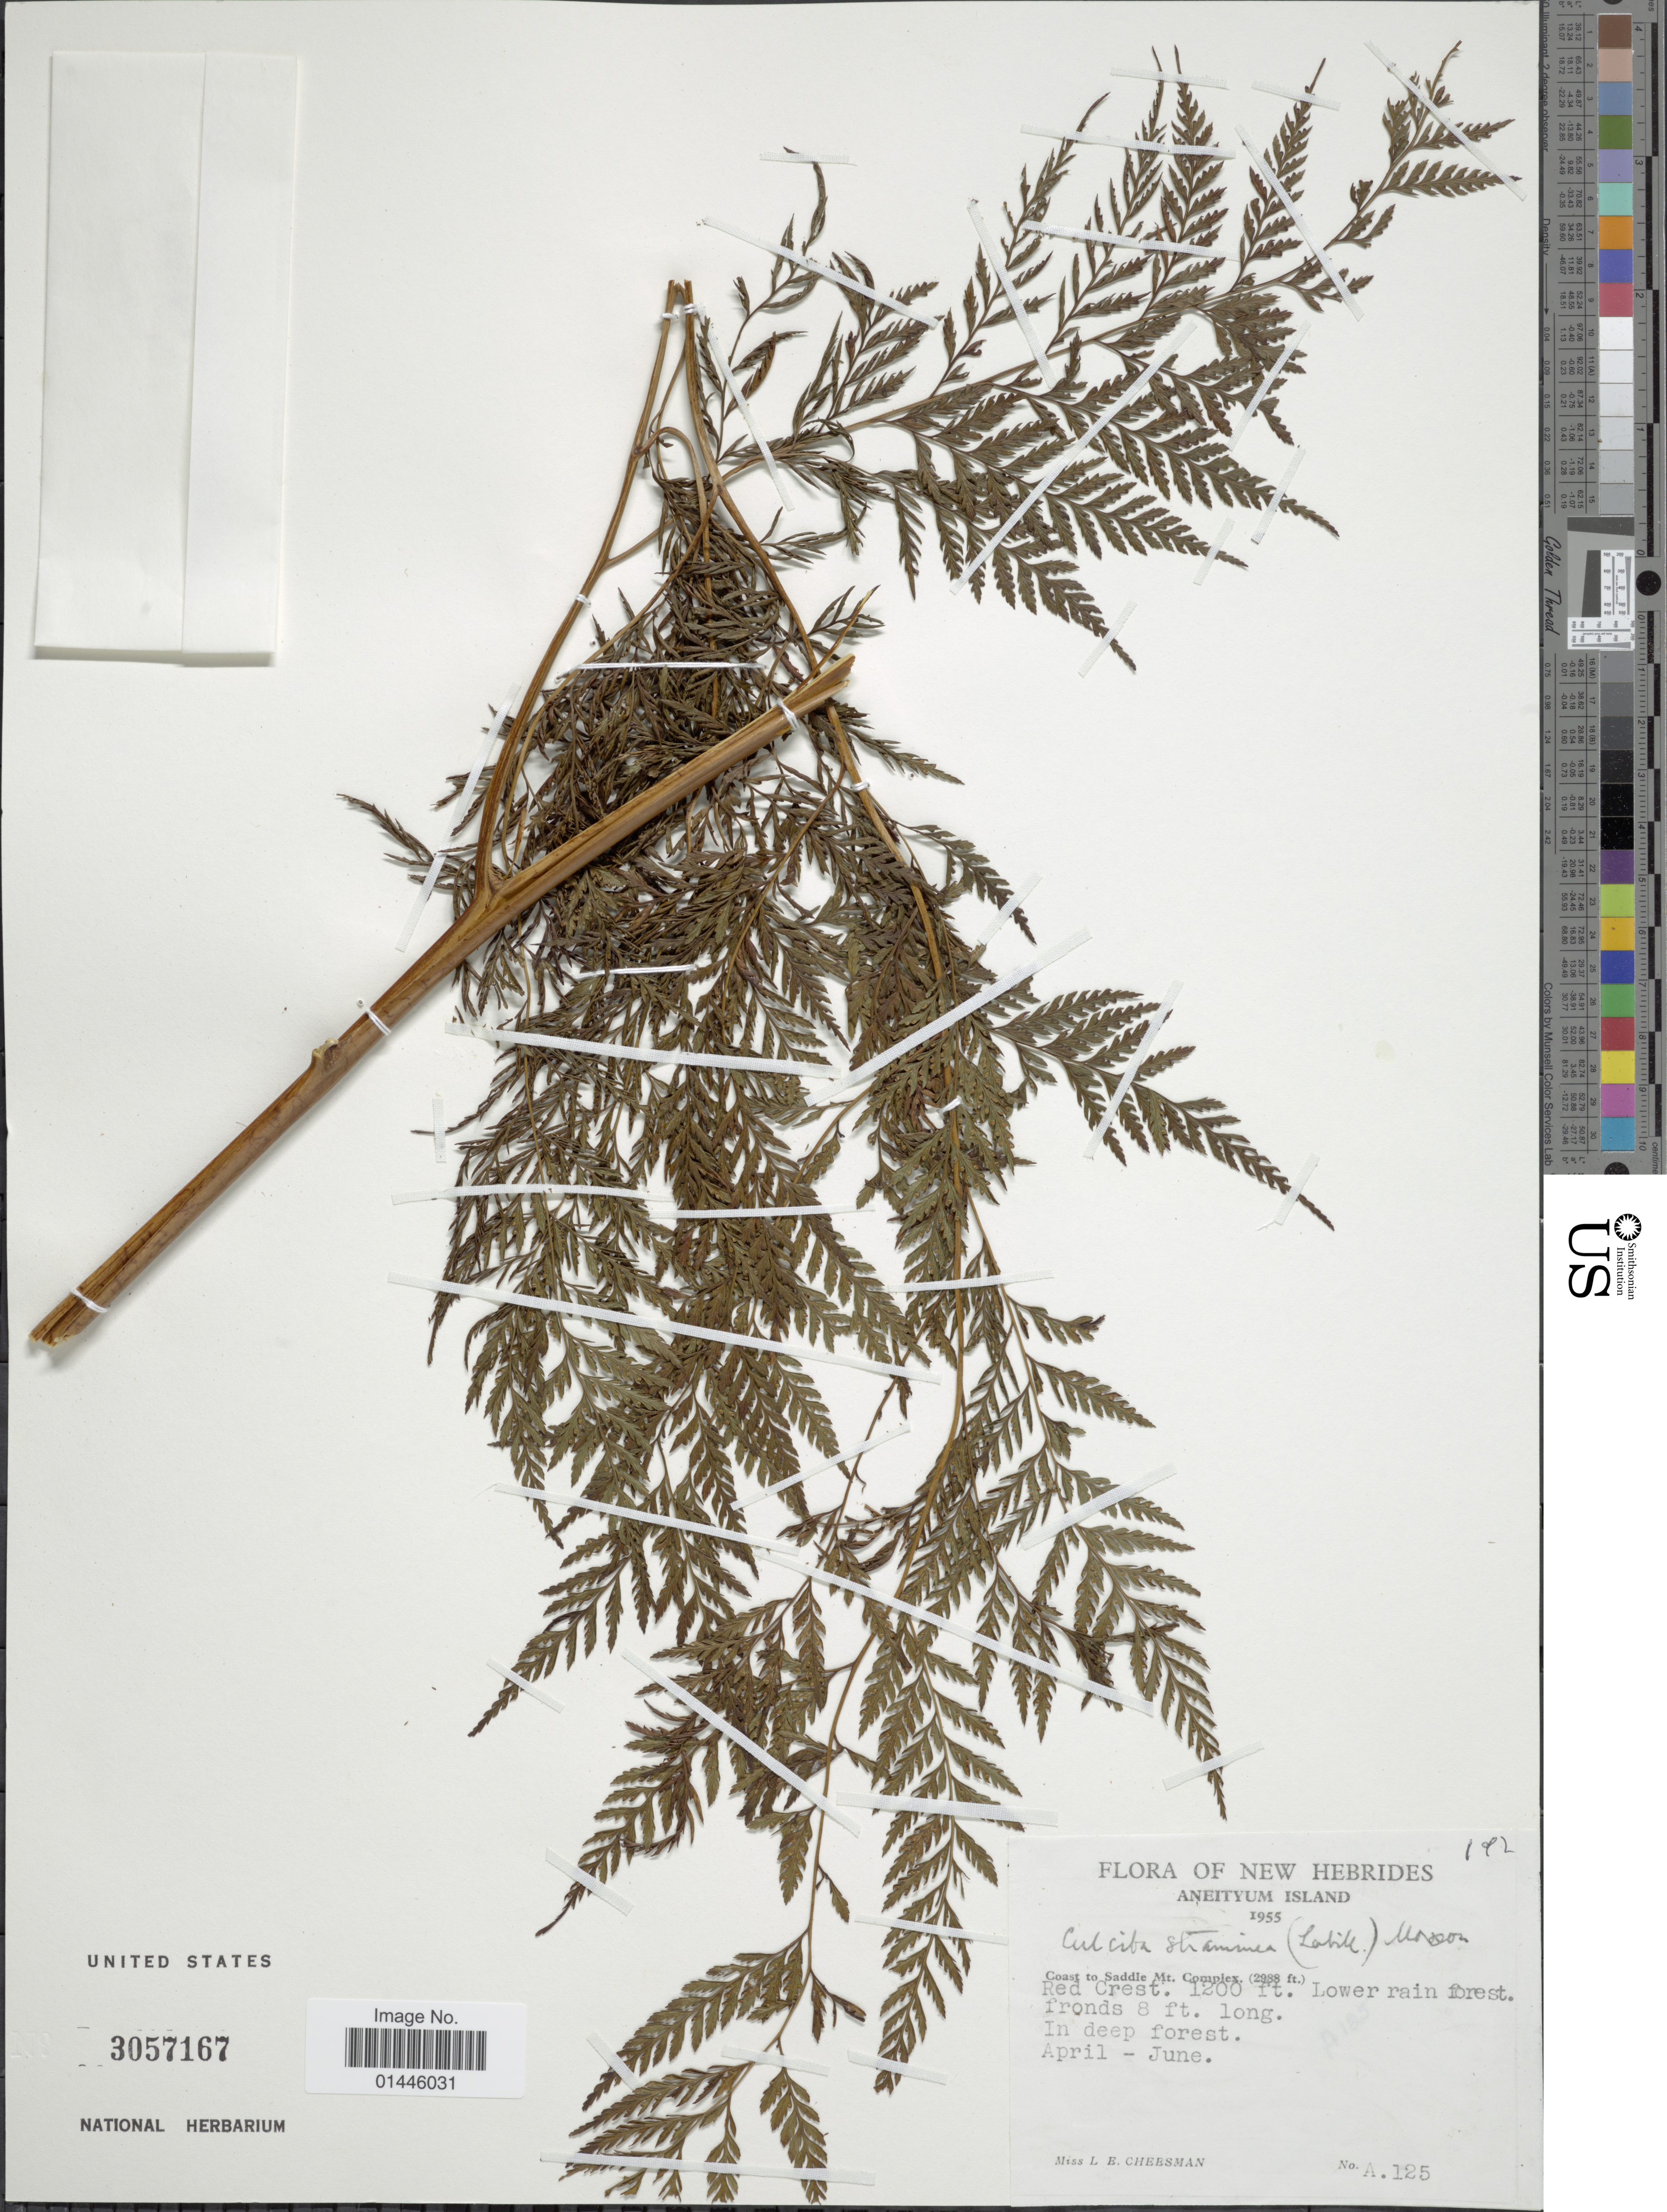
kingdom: Plantae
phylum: Tracheophyta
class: Polypodiopsida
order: Cyatheales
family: Dicksoniaceae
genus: Calochlaena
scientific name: Calochlaena straminea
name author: (Labill.) M.D. Turner & R.A. White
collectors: L. E. Cheesman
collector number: A.125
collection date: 1955-04/1955-06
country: Vanuatu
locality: New Hebrides, Aneityum Island, Coast to Saddle Mt. Complex, Red Crest.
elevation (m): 366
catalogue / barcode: US 3057167